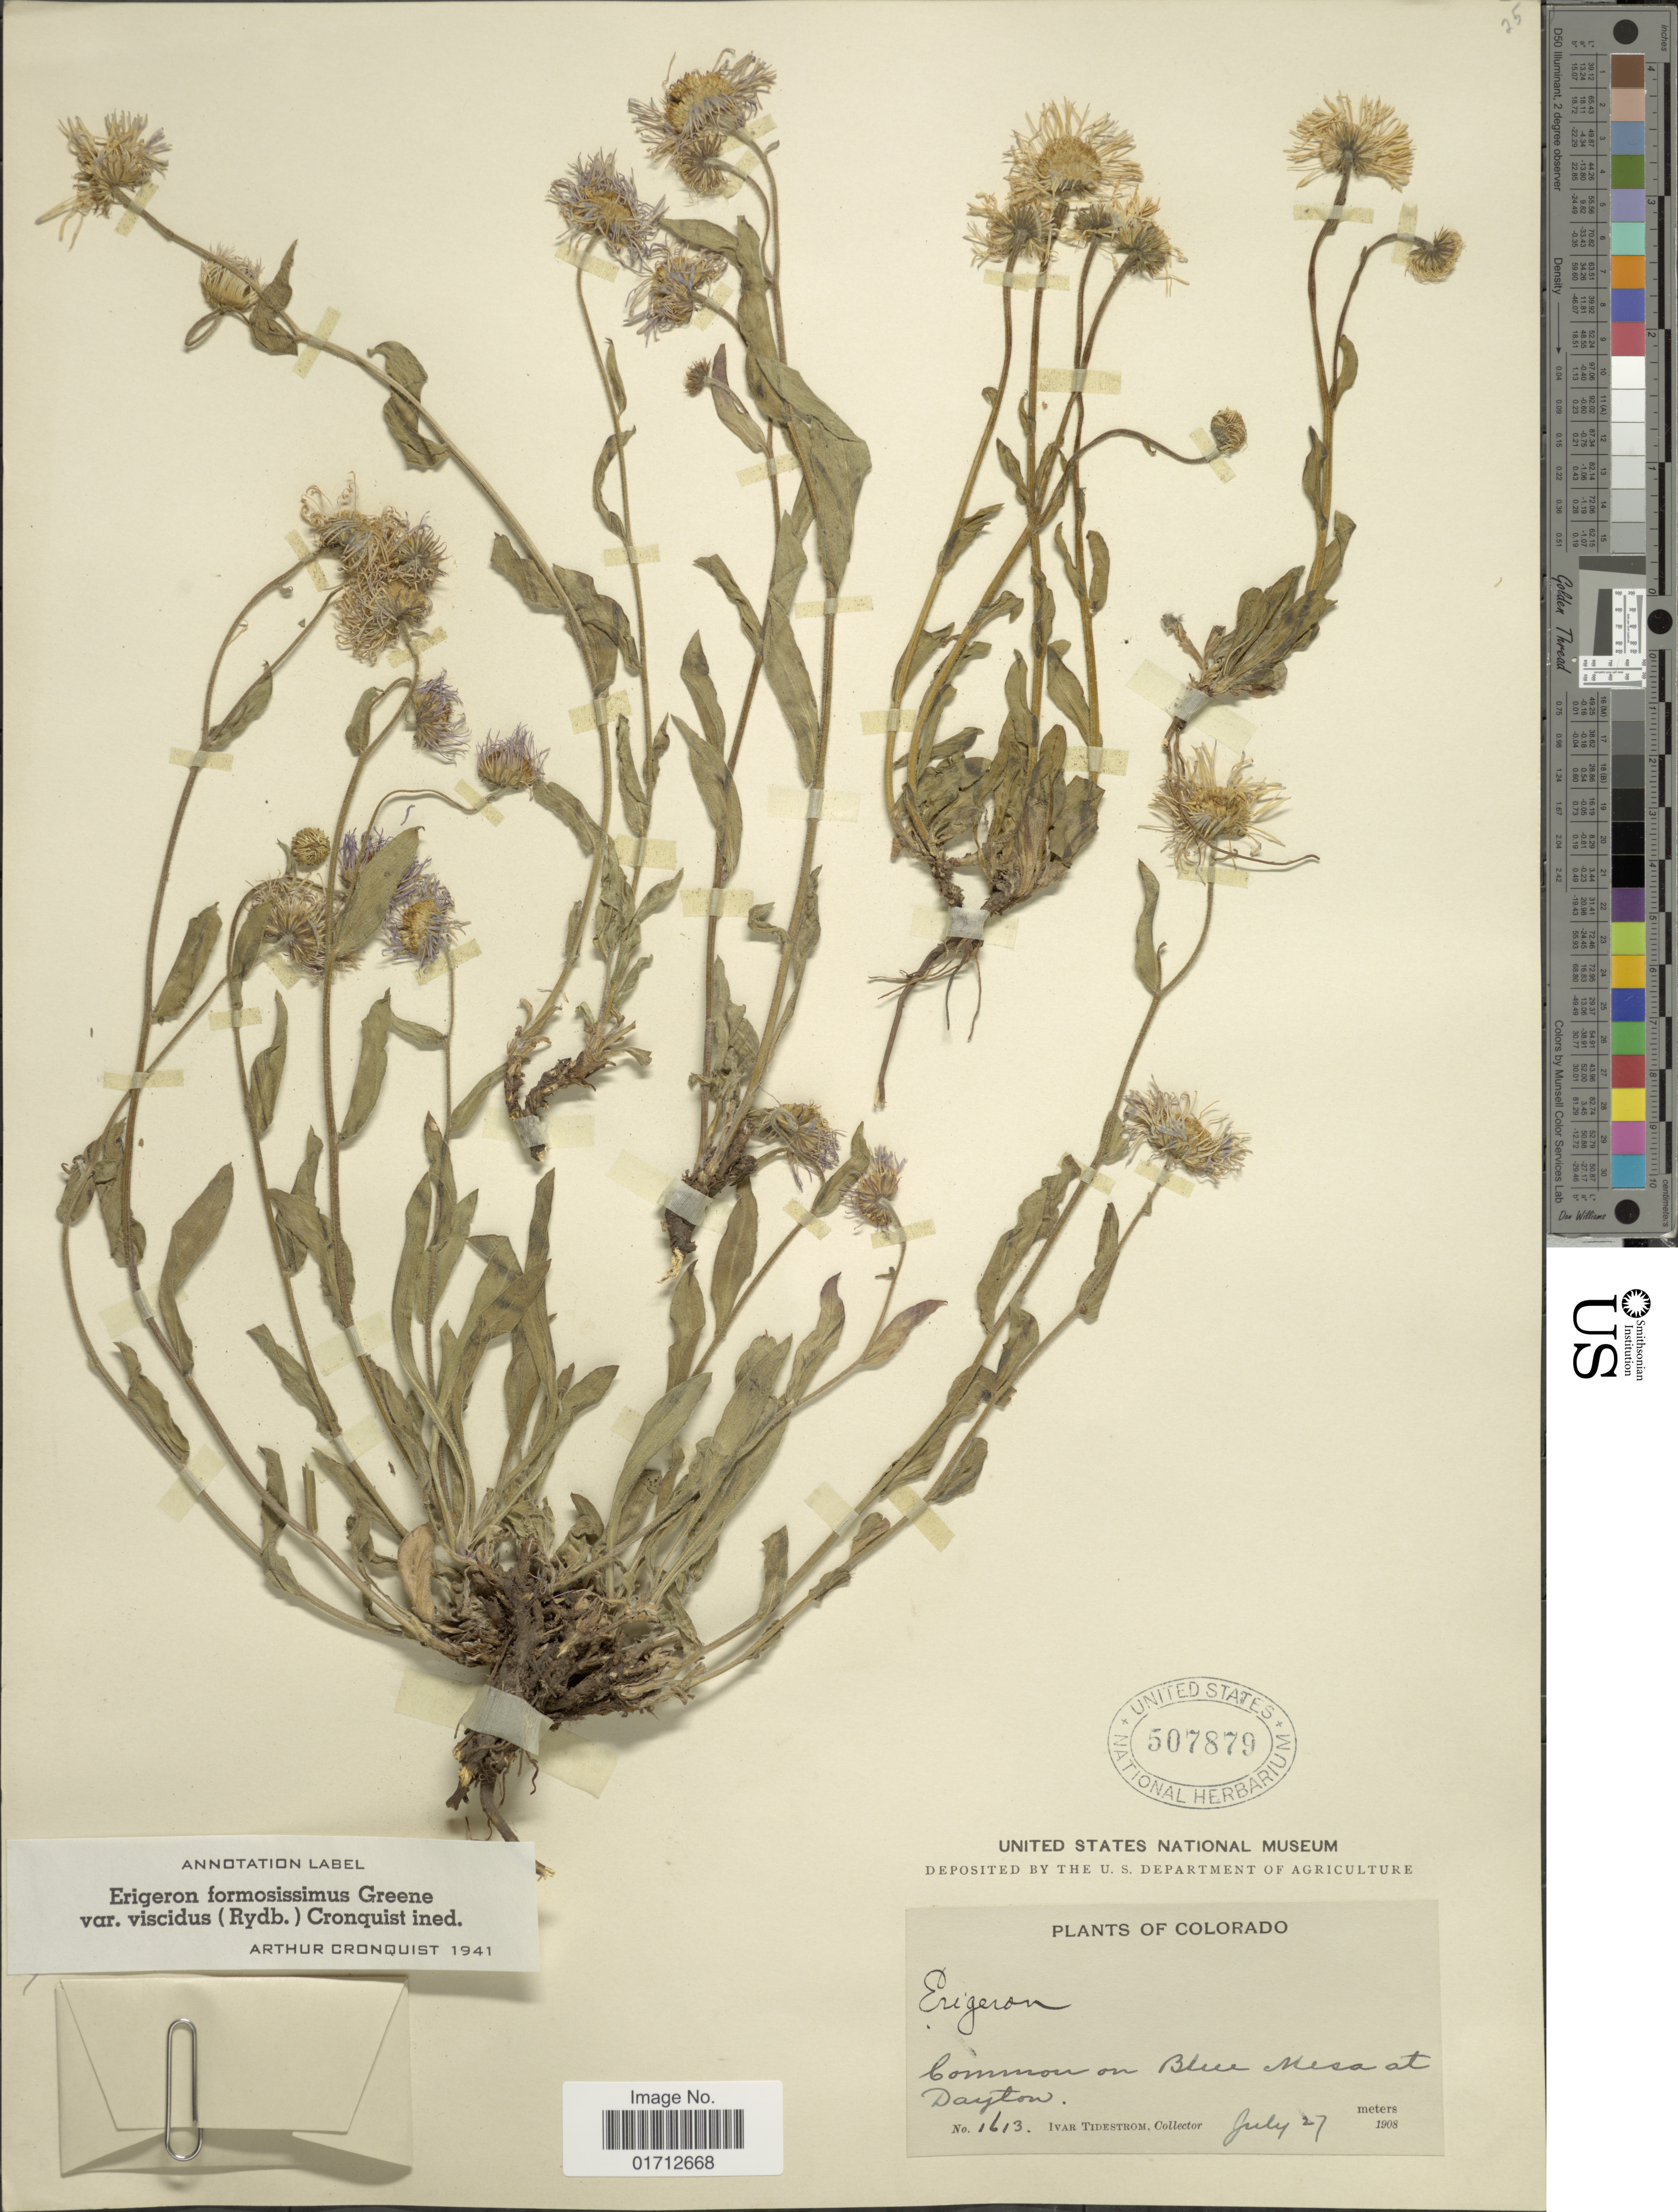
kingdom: Plantae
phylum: Tracheophyta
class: Magnoliopsida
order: Asterales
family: Asteraceae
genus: Erigeron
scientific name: Erigeron formosissimus var. viscidus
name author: (Rydb.) Cronq.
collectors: I. F. Tidestrom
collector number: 1613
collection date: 1908-07-27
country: United States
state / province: Colorado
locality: On Blue Mesa at Dayton.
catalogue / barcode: US 507879